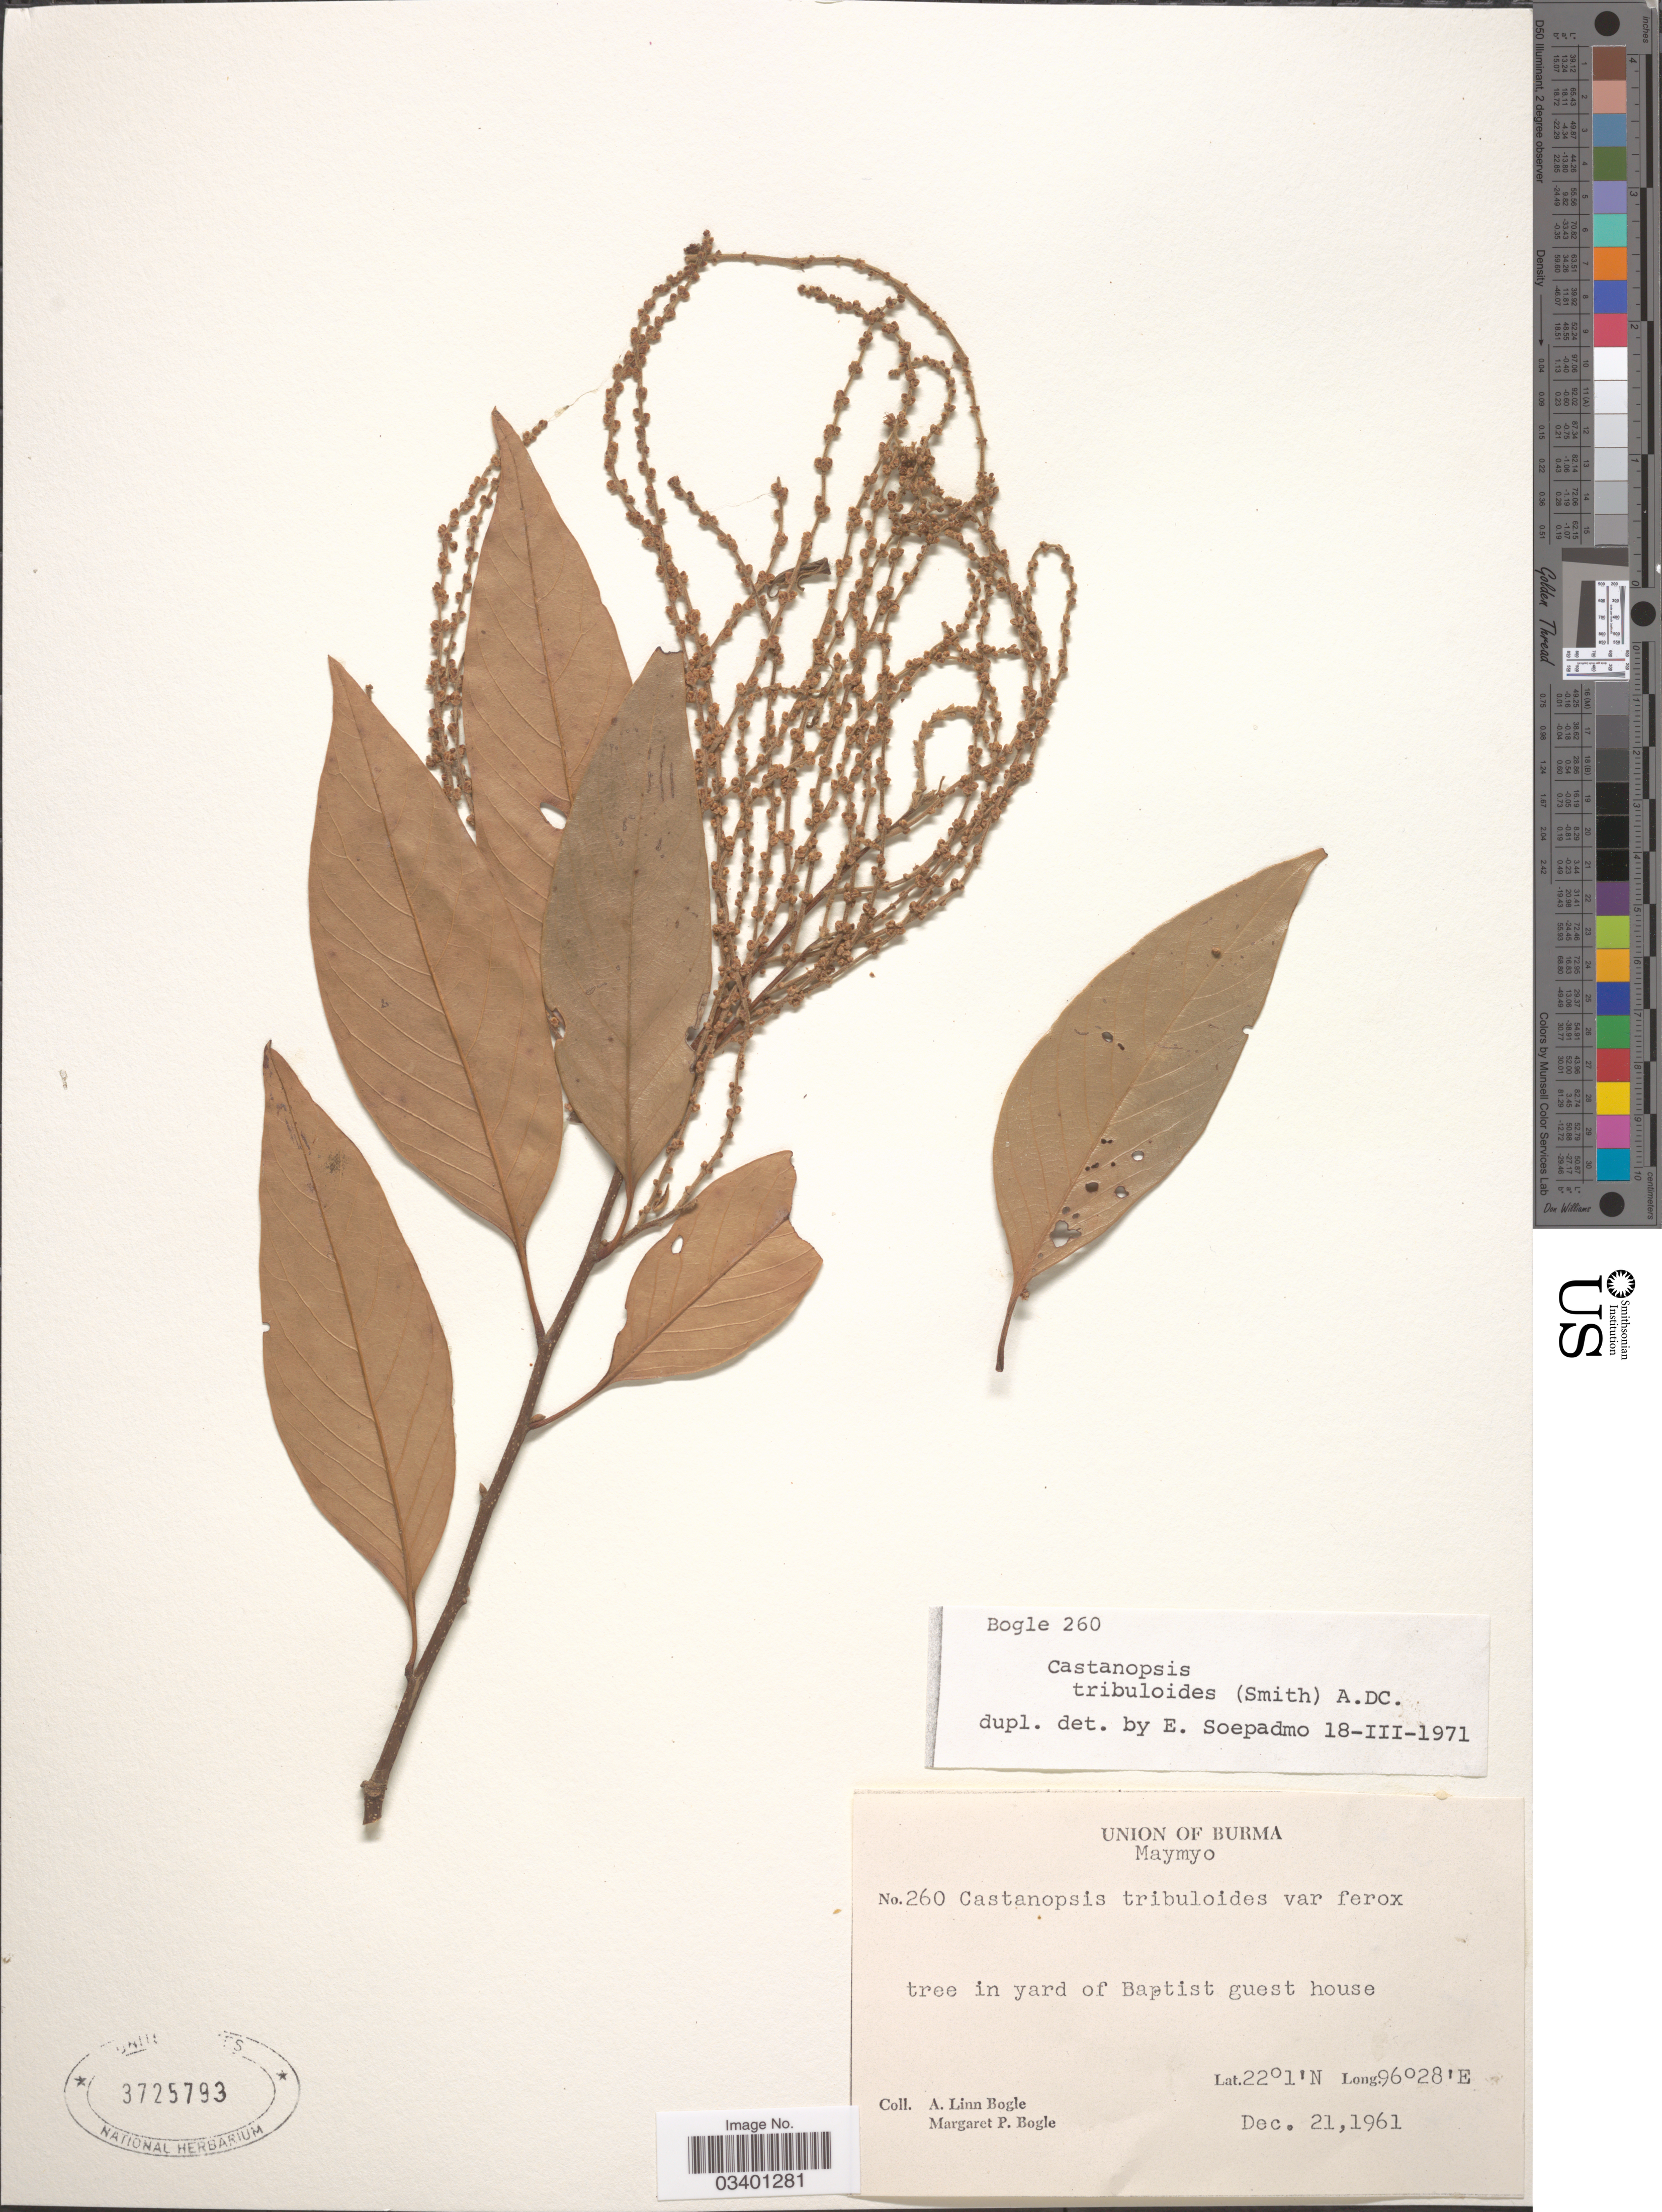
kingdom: Plantae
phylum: Tracheophyta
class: Magnoliopsida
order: Fagales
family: Fagaceae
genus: Castanopsis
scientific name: Castanopsis tribuloides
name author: (Sm.) A. DC.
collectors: Bogle, A.L. & M. Bogle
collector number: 260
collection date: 1961-12-21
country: Myanmar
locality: Burma. Maymyo. In yard of Baptist guest house.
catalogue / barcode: US 3725793